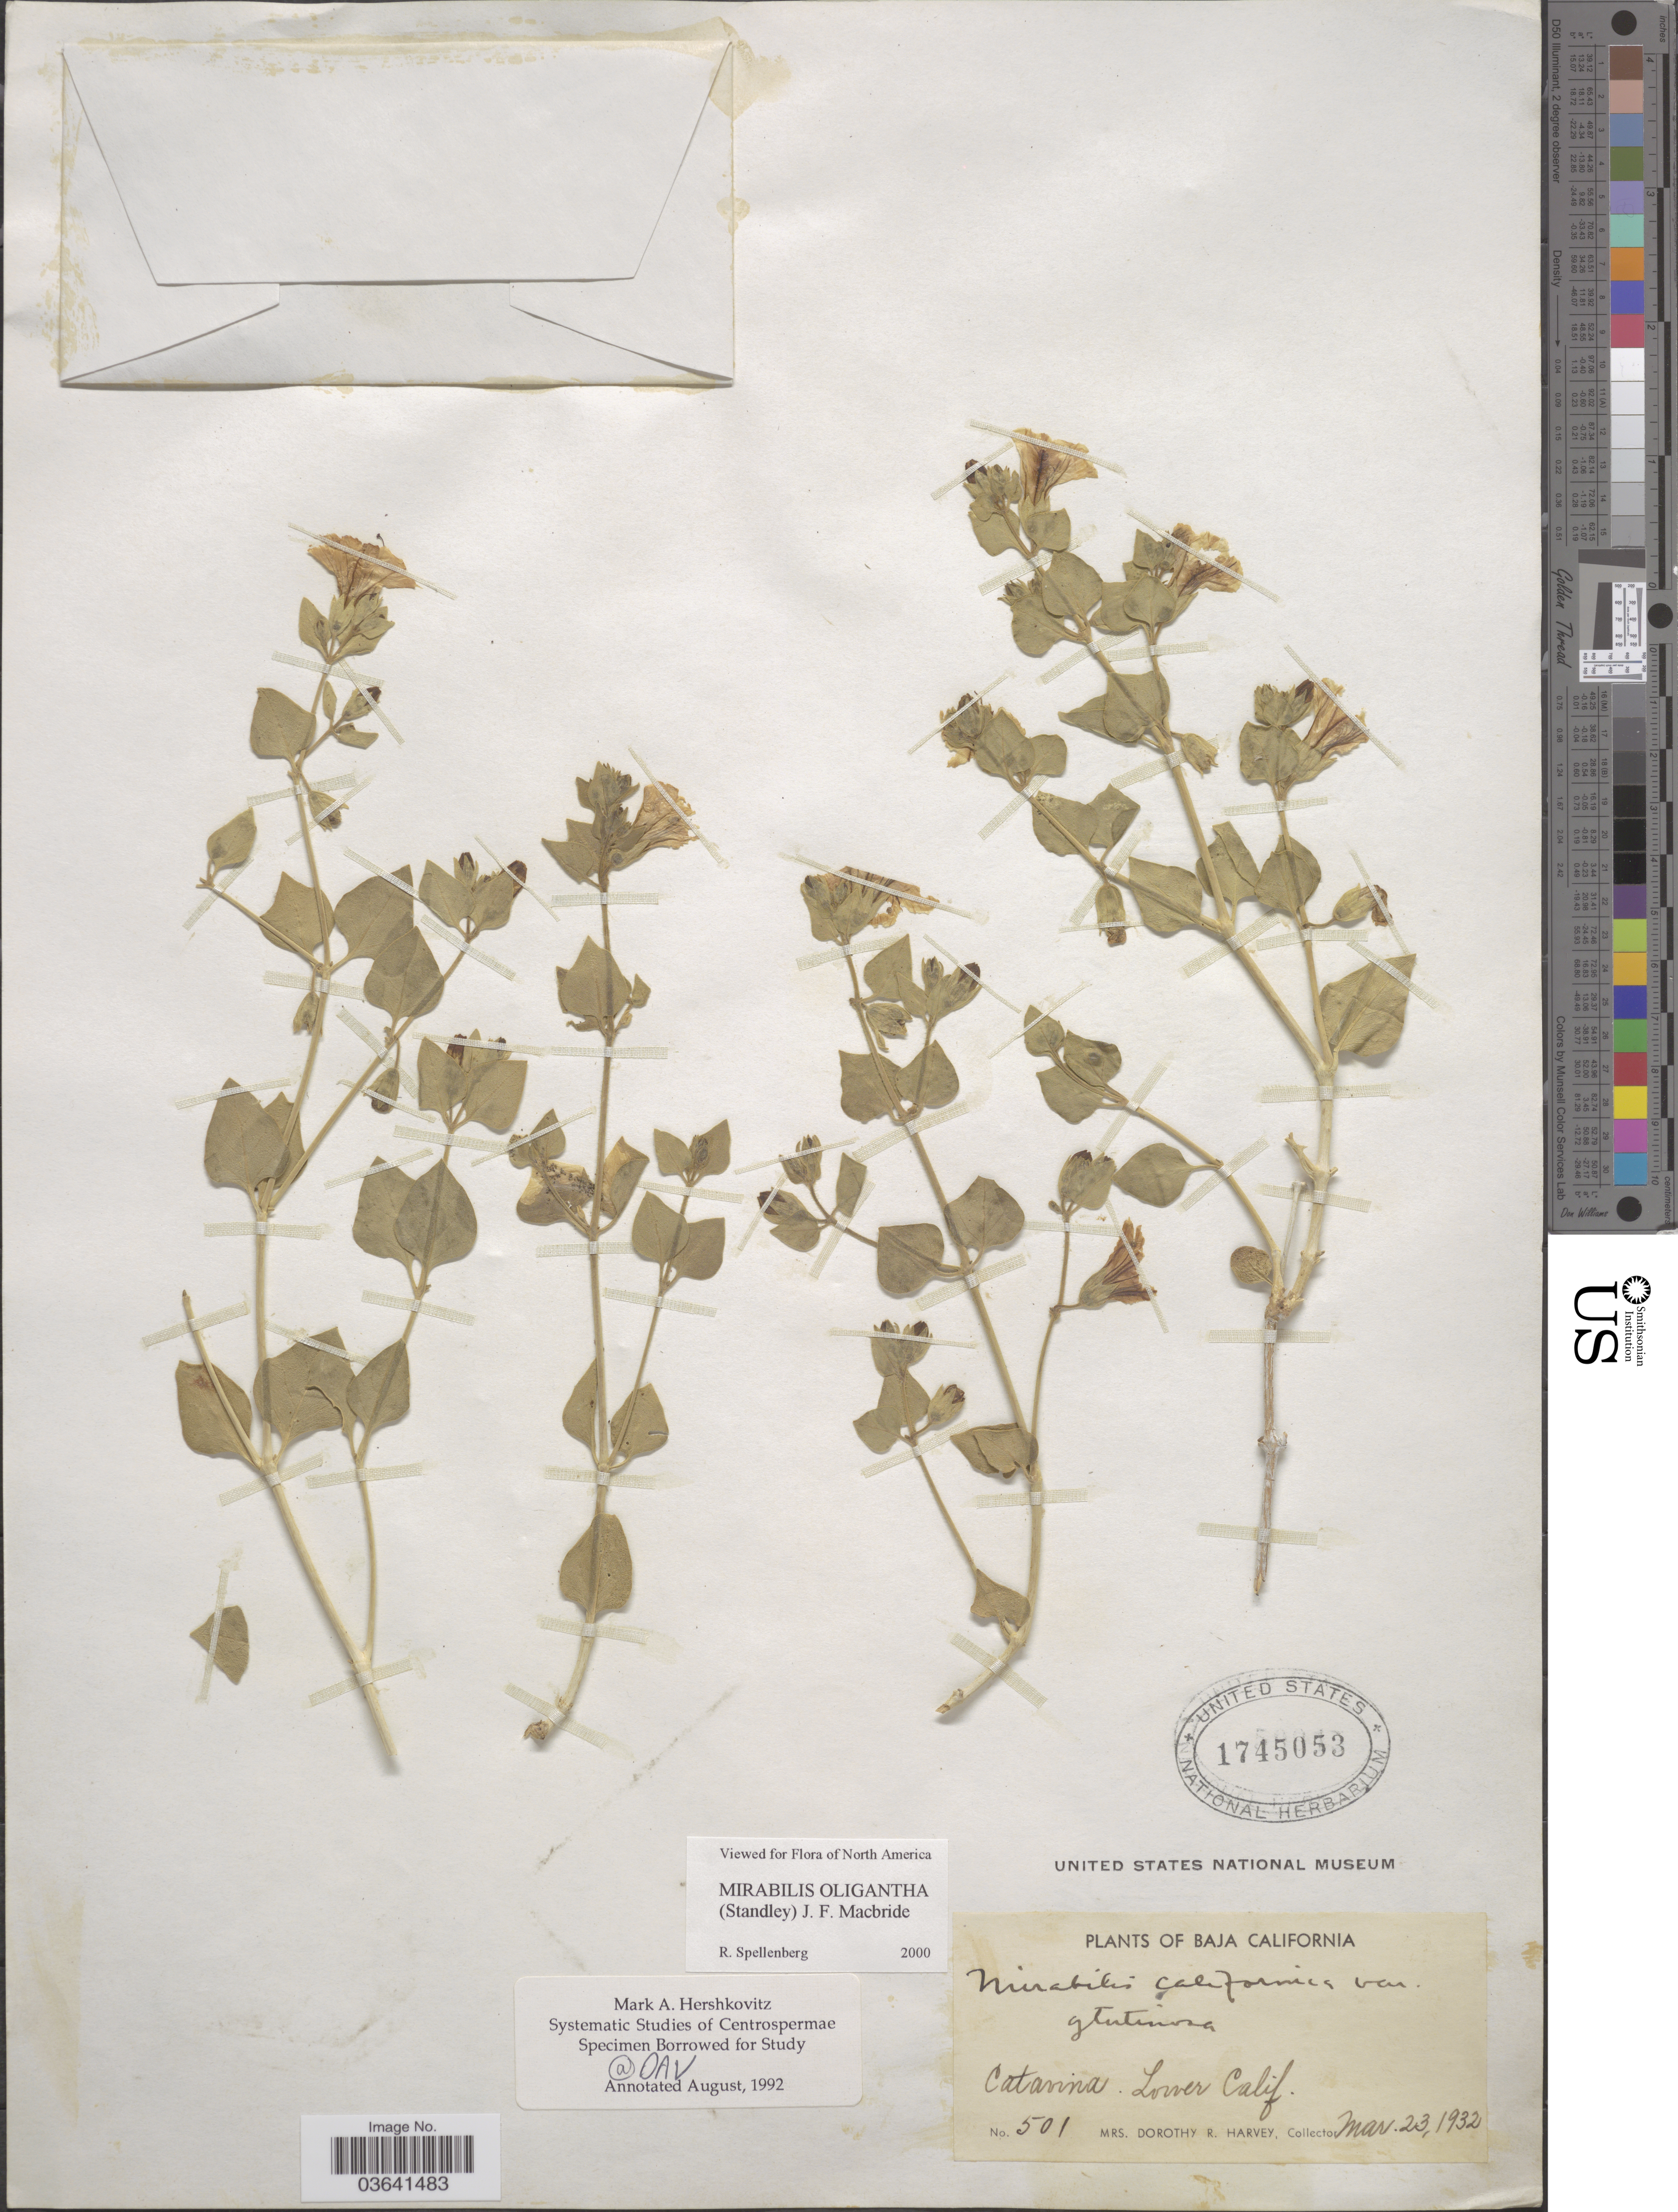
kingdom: Plantae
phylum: Tracheophyta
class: Magnoliopsida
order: Caryophyllales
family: Nyctaginaceae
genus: Mirabilis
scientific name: Mirabilis oligantha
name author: (Standl.) J.F. Macbr.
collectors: Harvey, Mrs. D. R.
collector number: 501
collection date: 1932-03-23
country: Mexico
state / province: Baja California Norte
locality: Catavina. Lower Calif.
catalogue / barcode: US 1745053